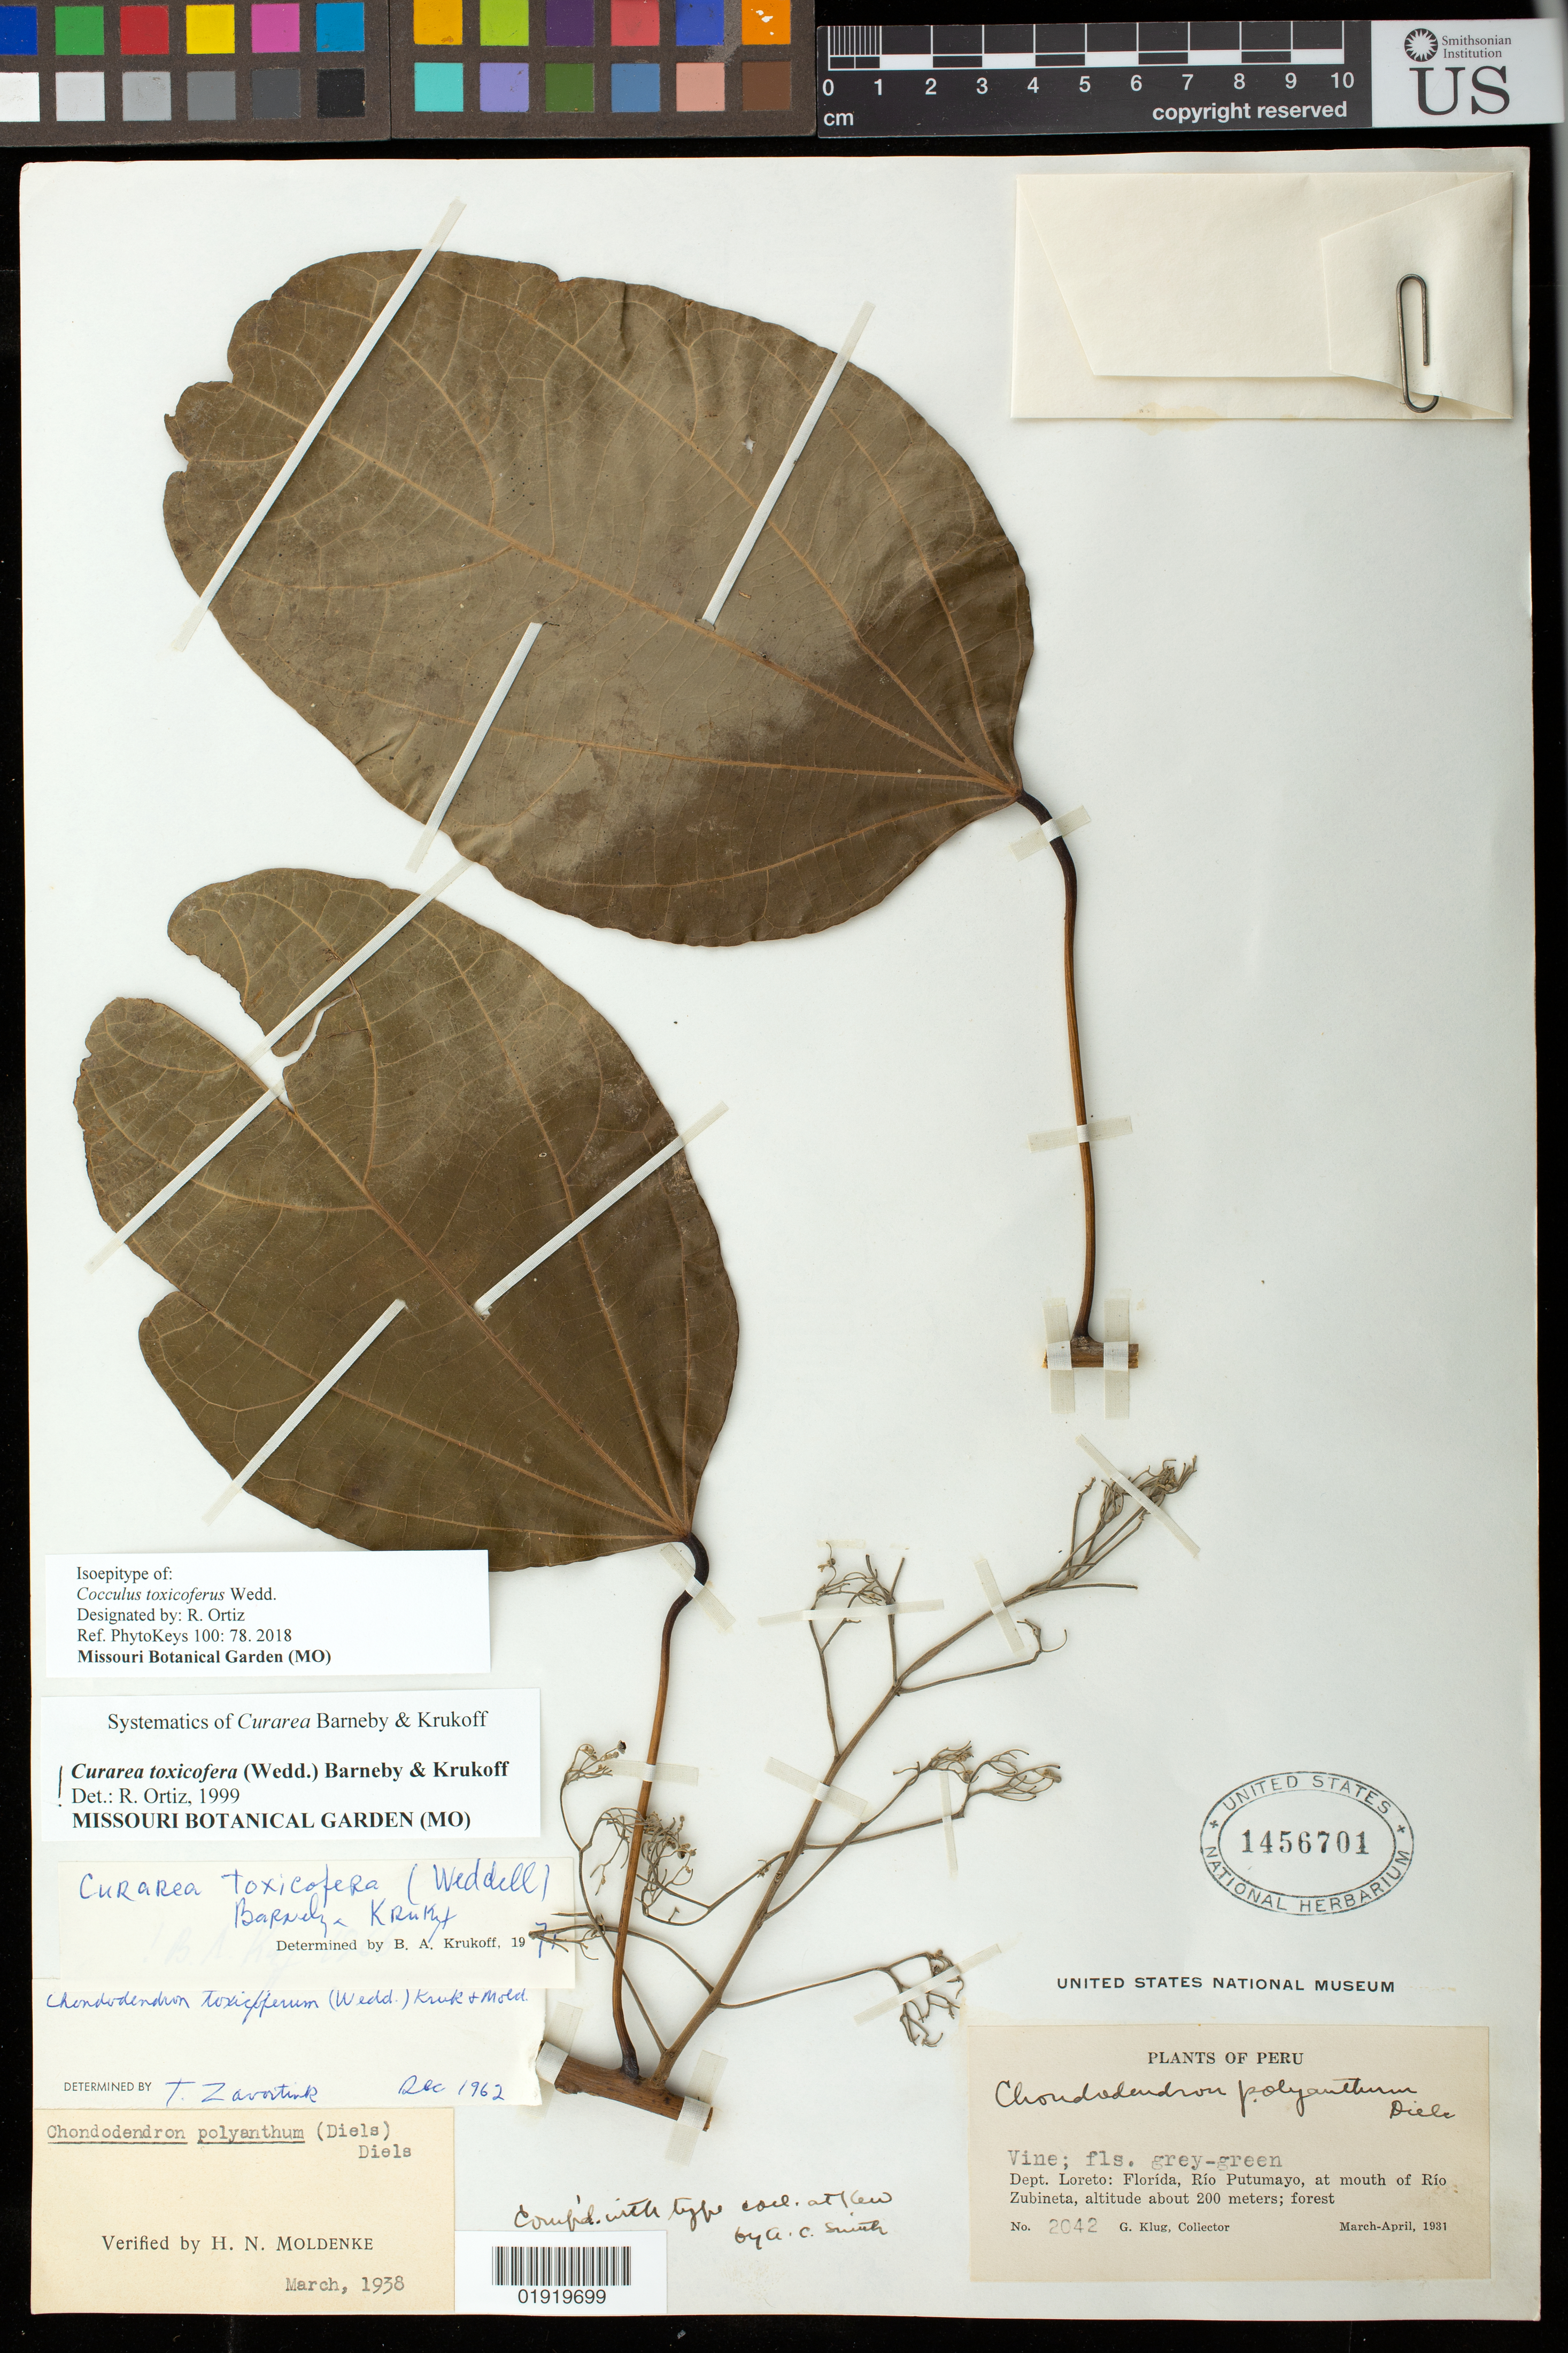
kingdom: Plantae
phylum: Tracheophyta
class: Magnoliopsida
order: Ranunculales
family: Menispermaceae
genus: Cocculus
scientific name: Cocculus toxicoferus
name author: Wedd.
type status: Isoepitype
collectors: G. Klug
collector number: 2042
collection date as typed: March-April, 1931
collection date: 1931-03/1931-04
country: Peru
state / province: Loreto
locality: Dept. Loreto: Florida, Río Putumayo, at mouth of Río Zubineta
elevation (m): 200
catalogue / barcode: US 1456701